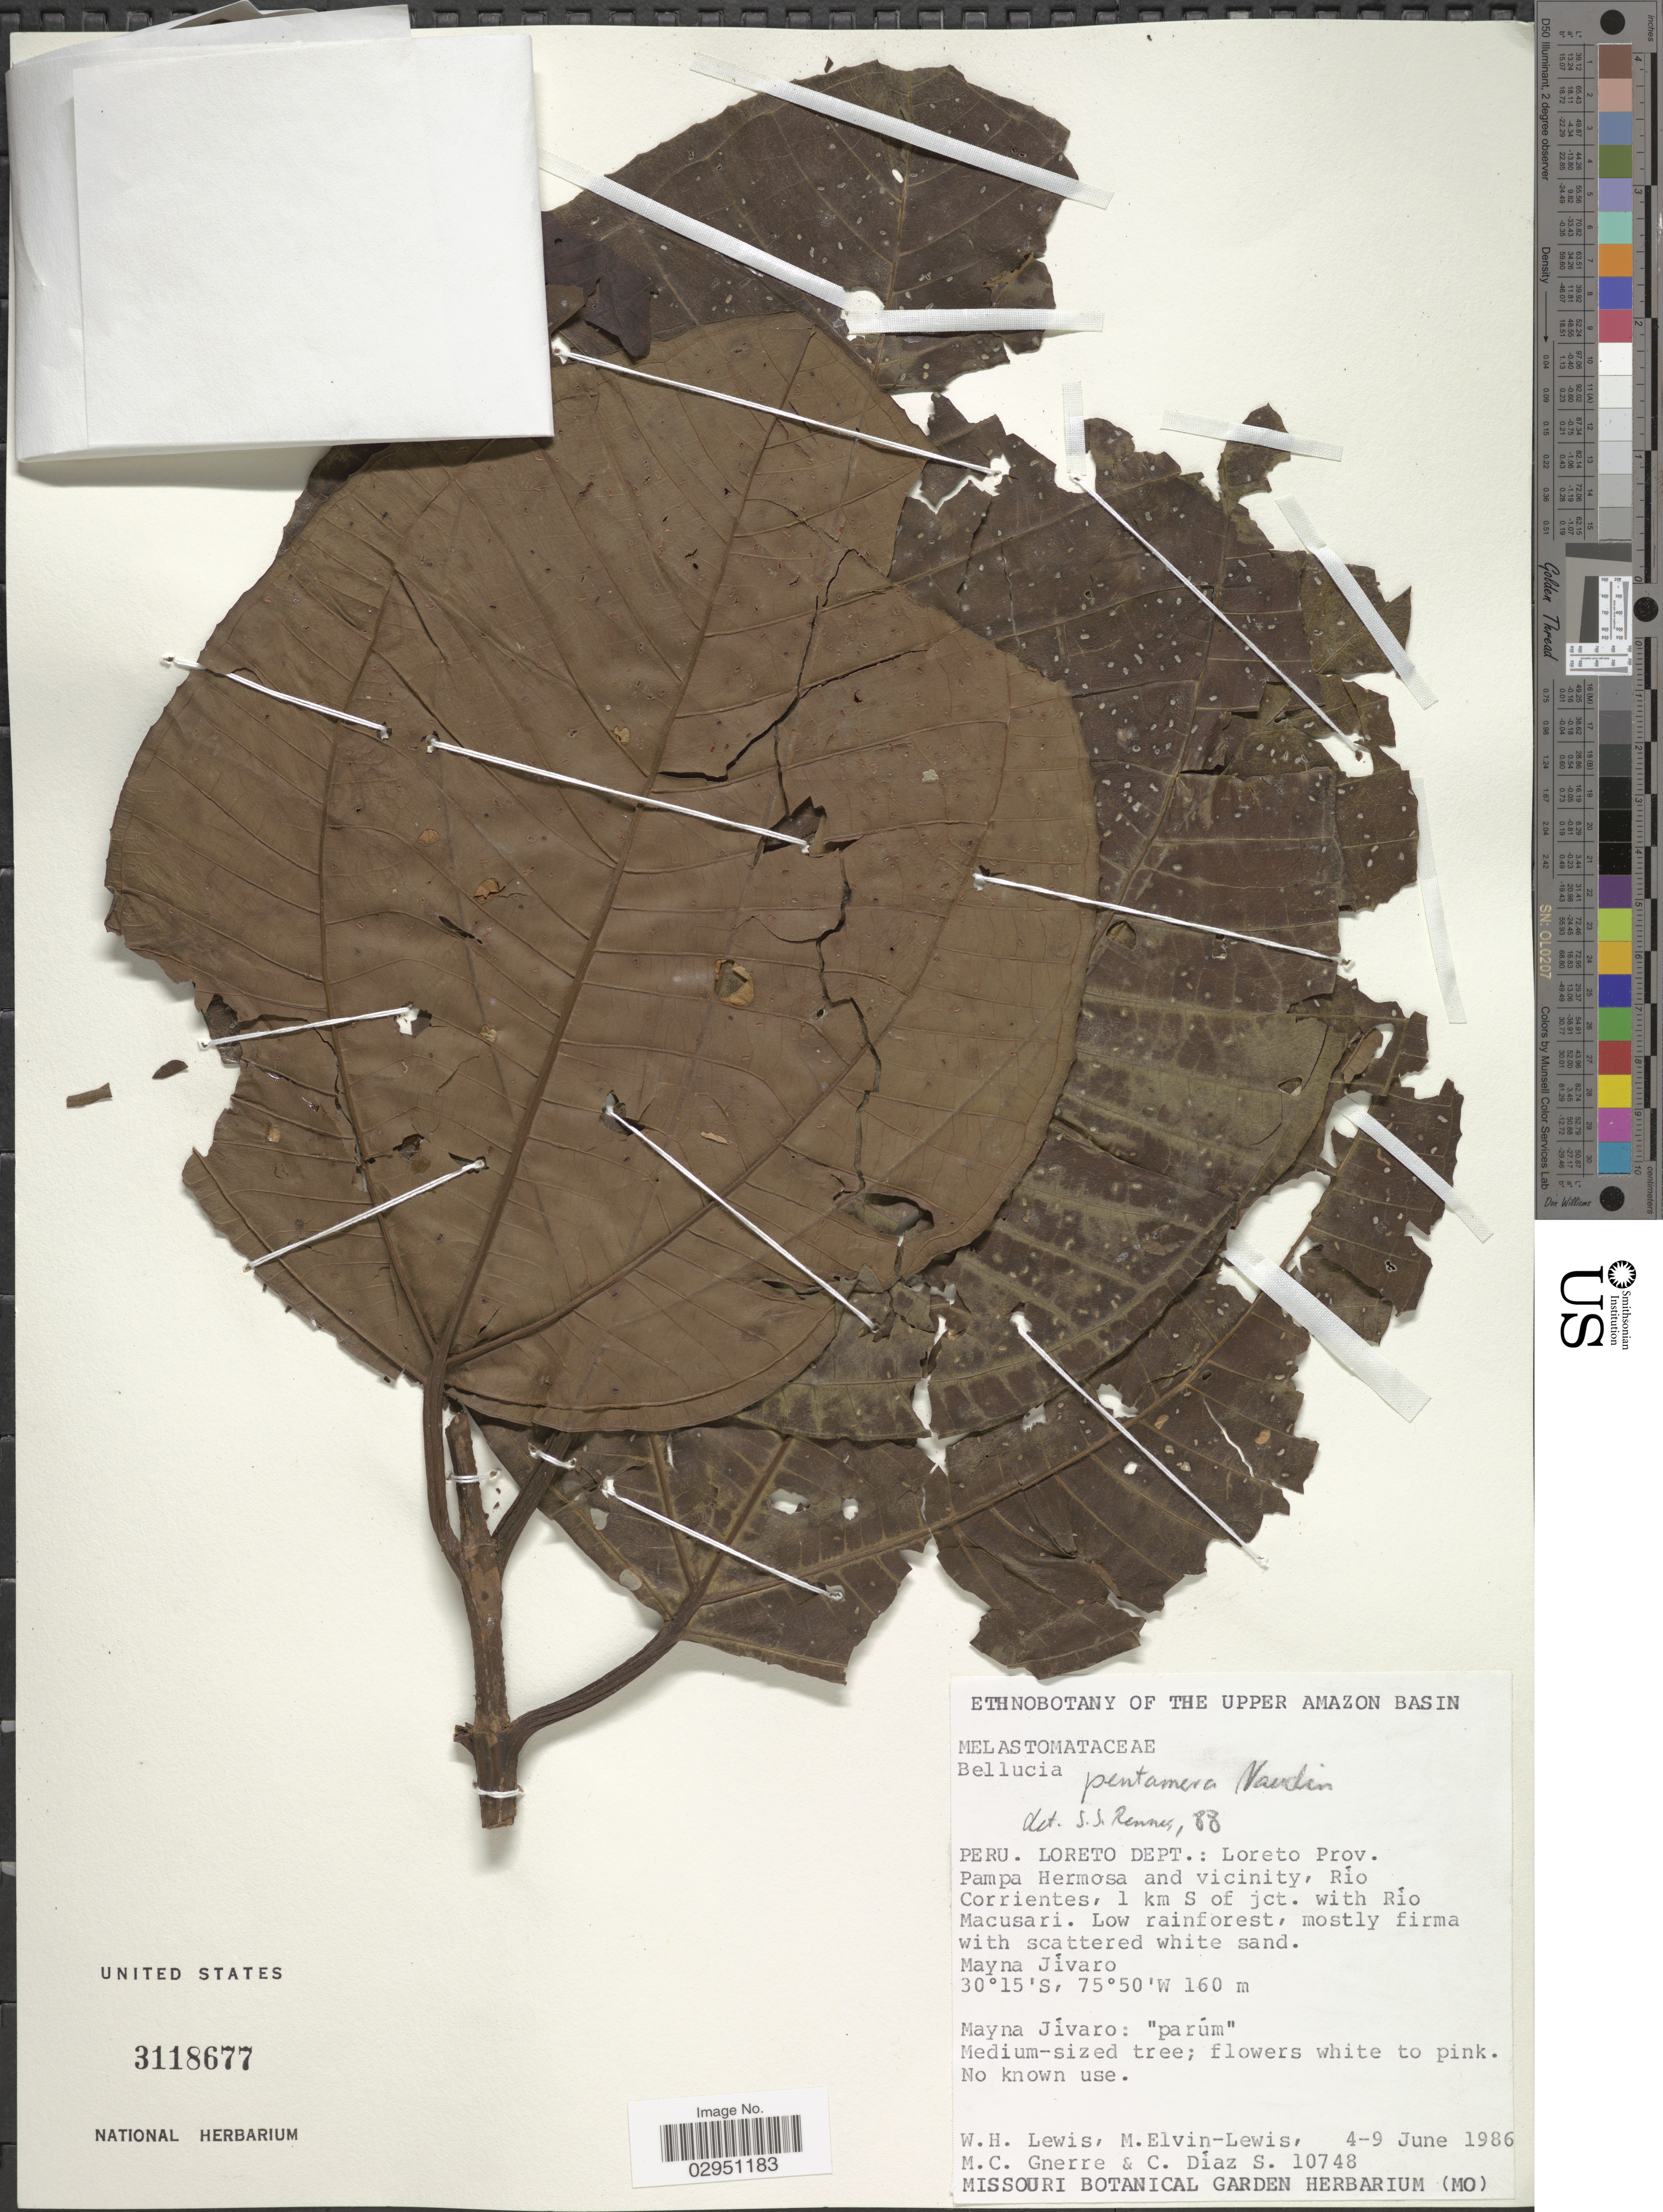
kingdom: Plantae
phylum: Tracheophyta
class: Magnoliopsida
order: Myrtales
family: Melastomataceae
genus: Bellucia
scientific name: Bellucia pentamera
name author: Naudin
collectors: W. H. Lewis, M. Elvin-Lewis, M. Gnerre & C. Díaz S.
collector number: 10748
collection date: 1986-06-04/1986-06-09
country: Peru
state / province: Loreto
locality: Loreto Dept.: Pampa Hermosa and vicinity, Río Corrientes, 1 km S of jct. with Río Macusari. Mayna Jívaro.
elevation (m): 160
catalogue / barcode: US 3118677